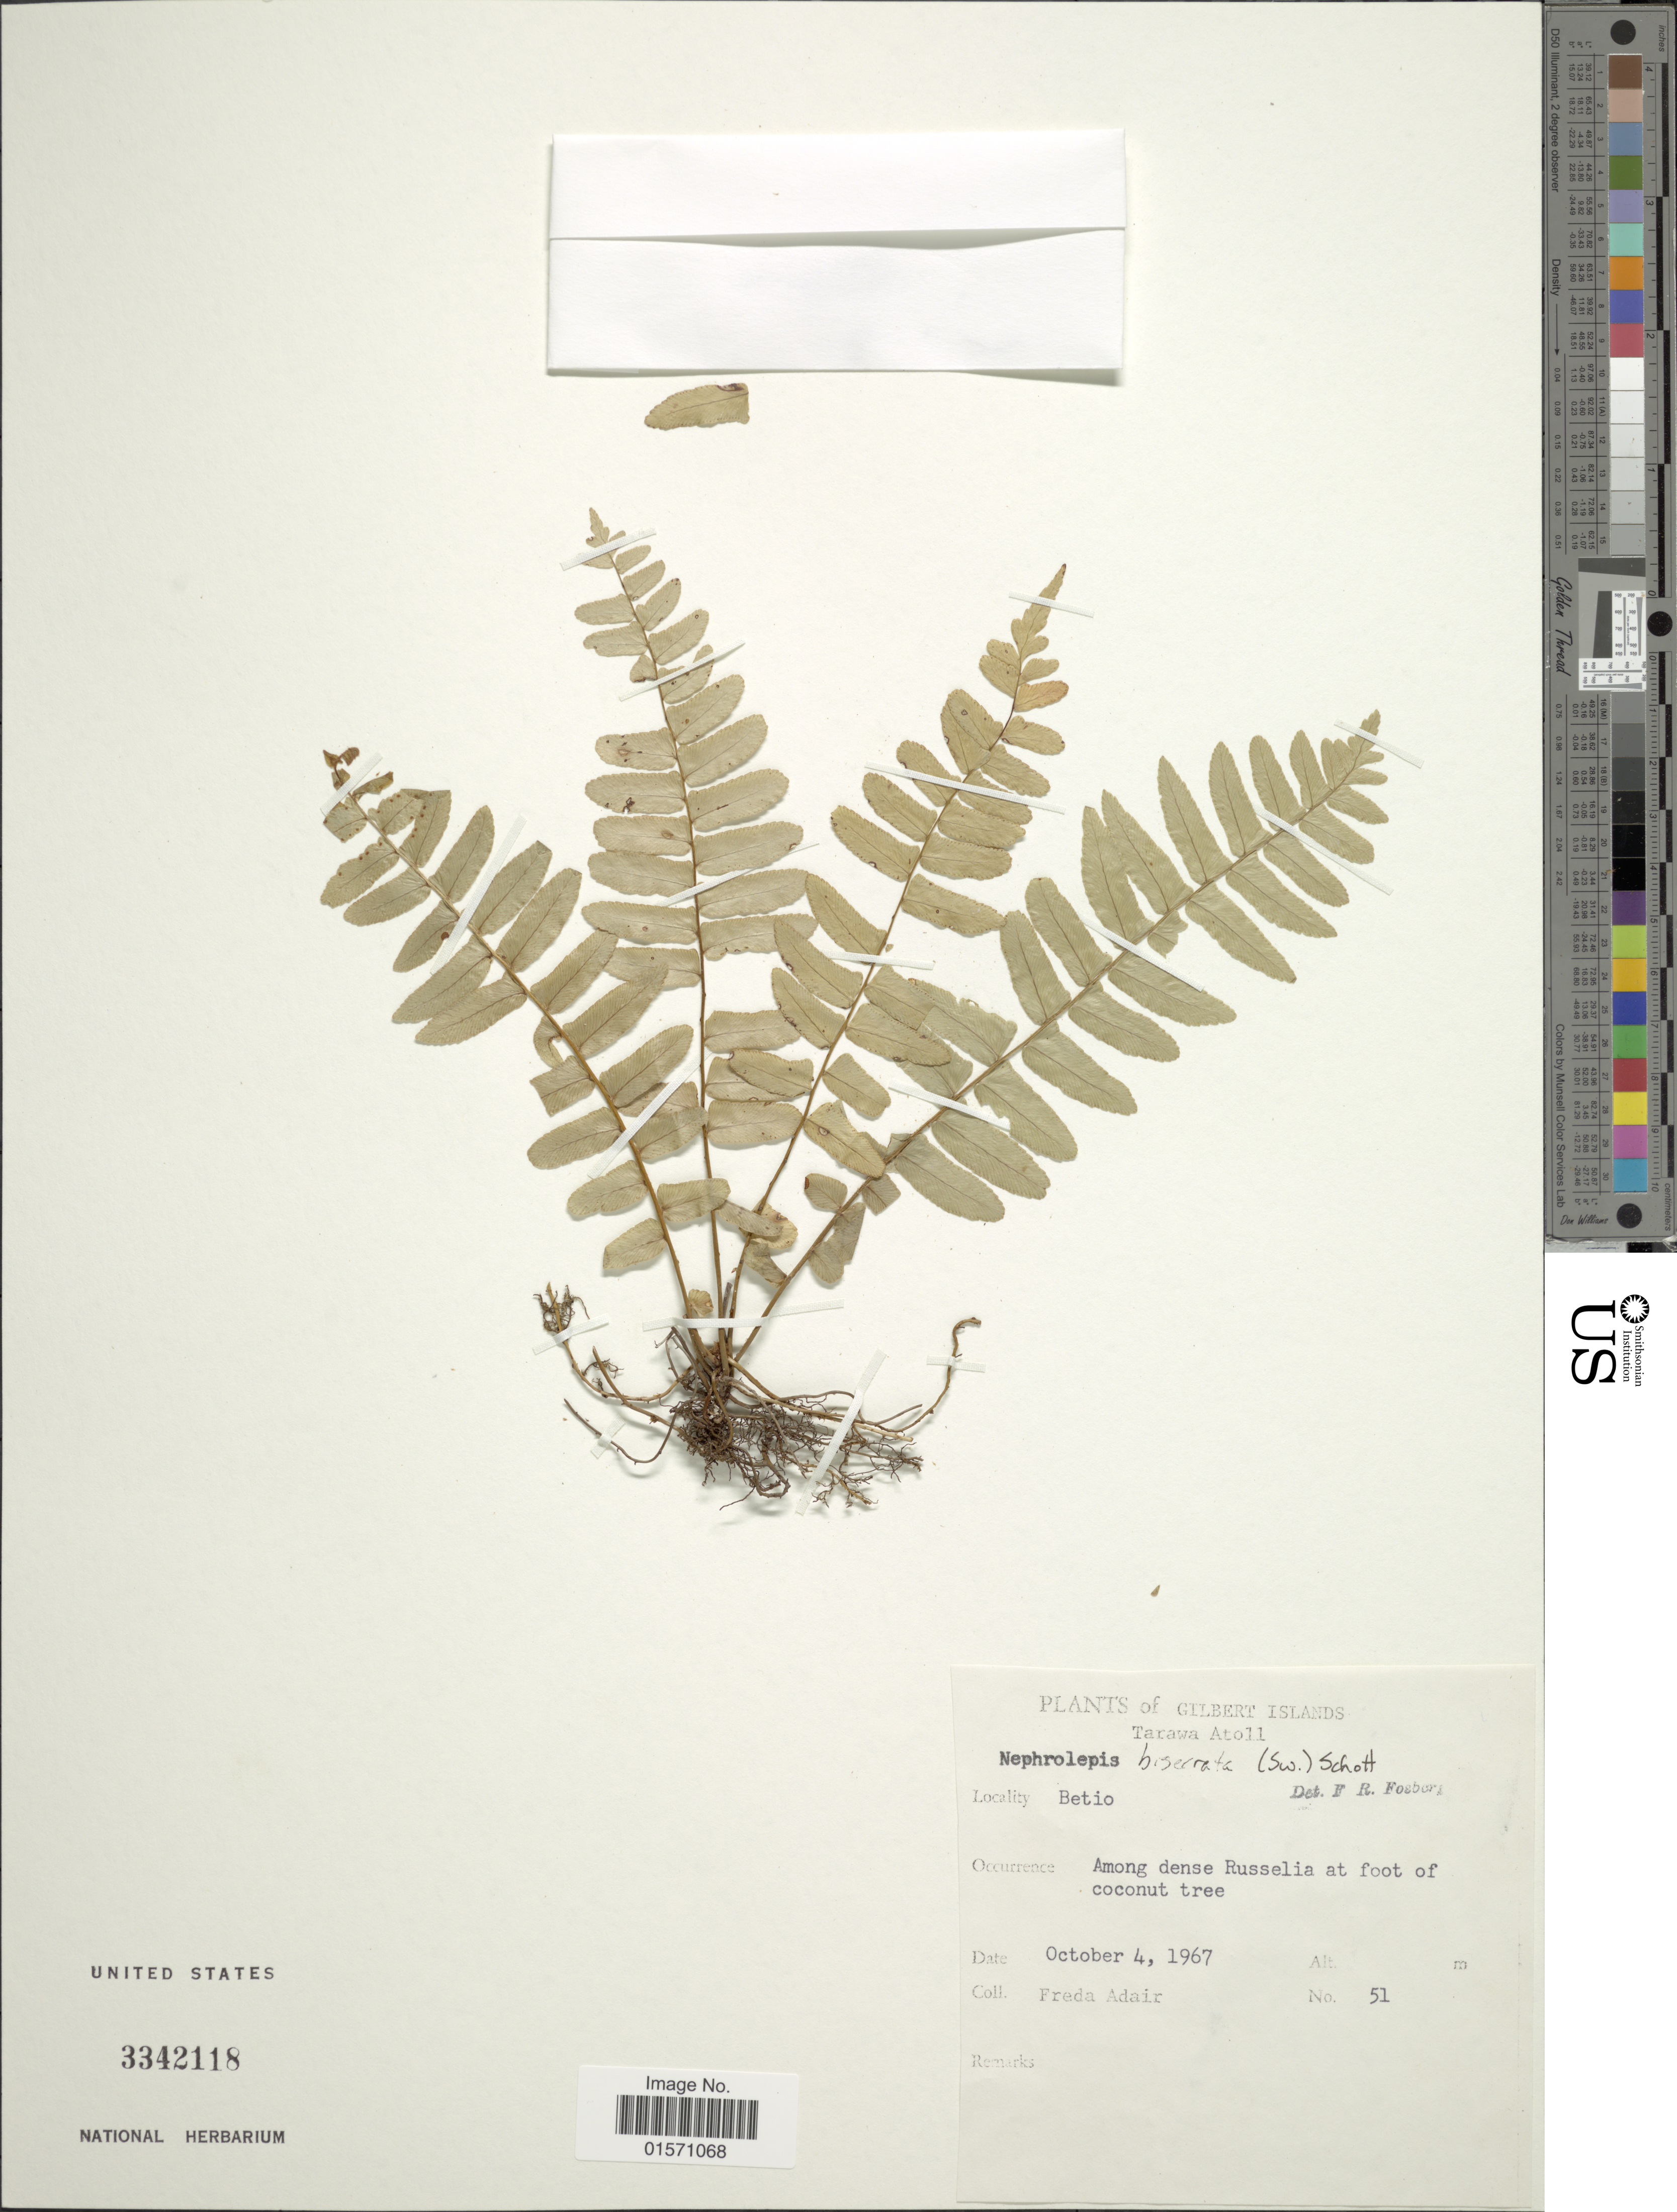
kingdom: Plantae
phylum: Tracheophyta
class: Polypodiopsida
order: Polypodiales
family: Nephrolepidaceae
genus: Nephrolepis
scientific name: Nephrolepis saligna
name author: Cav.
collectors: F. Adair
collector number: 51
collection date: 1967-10-04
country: Kiribati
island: Tarawa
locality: Gilbert Islands. Tarawa Atoll. Betio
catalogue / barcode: US 3342118